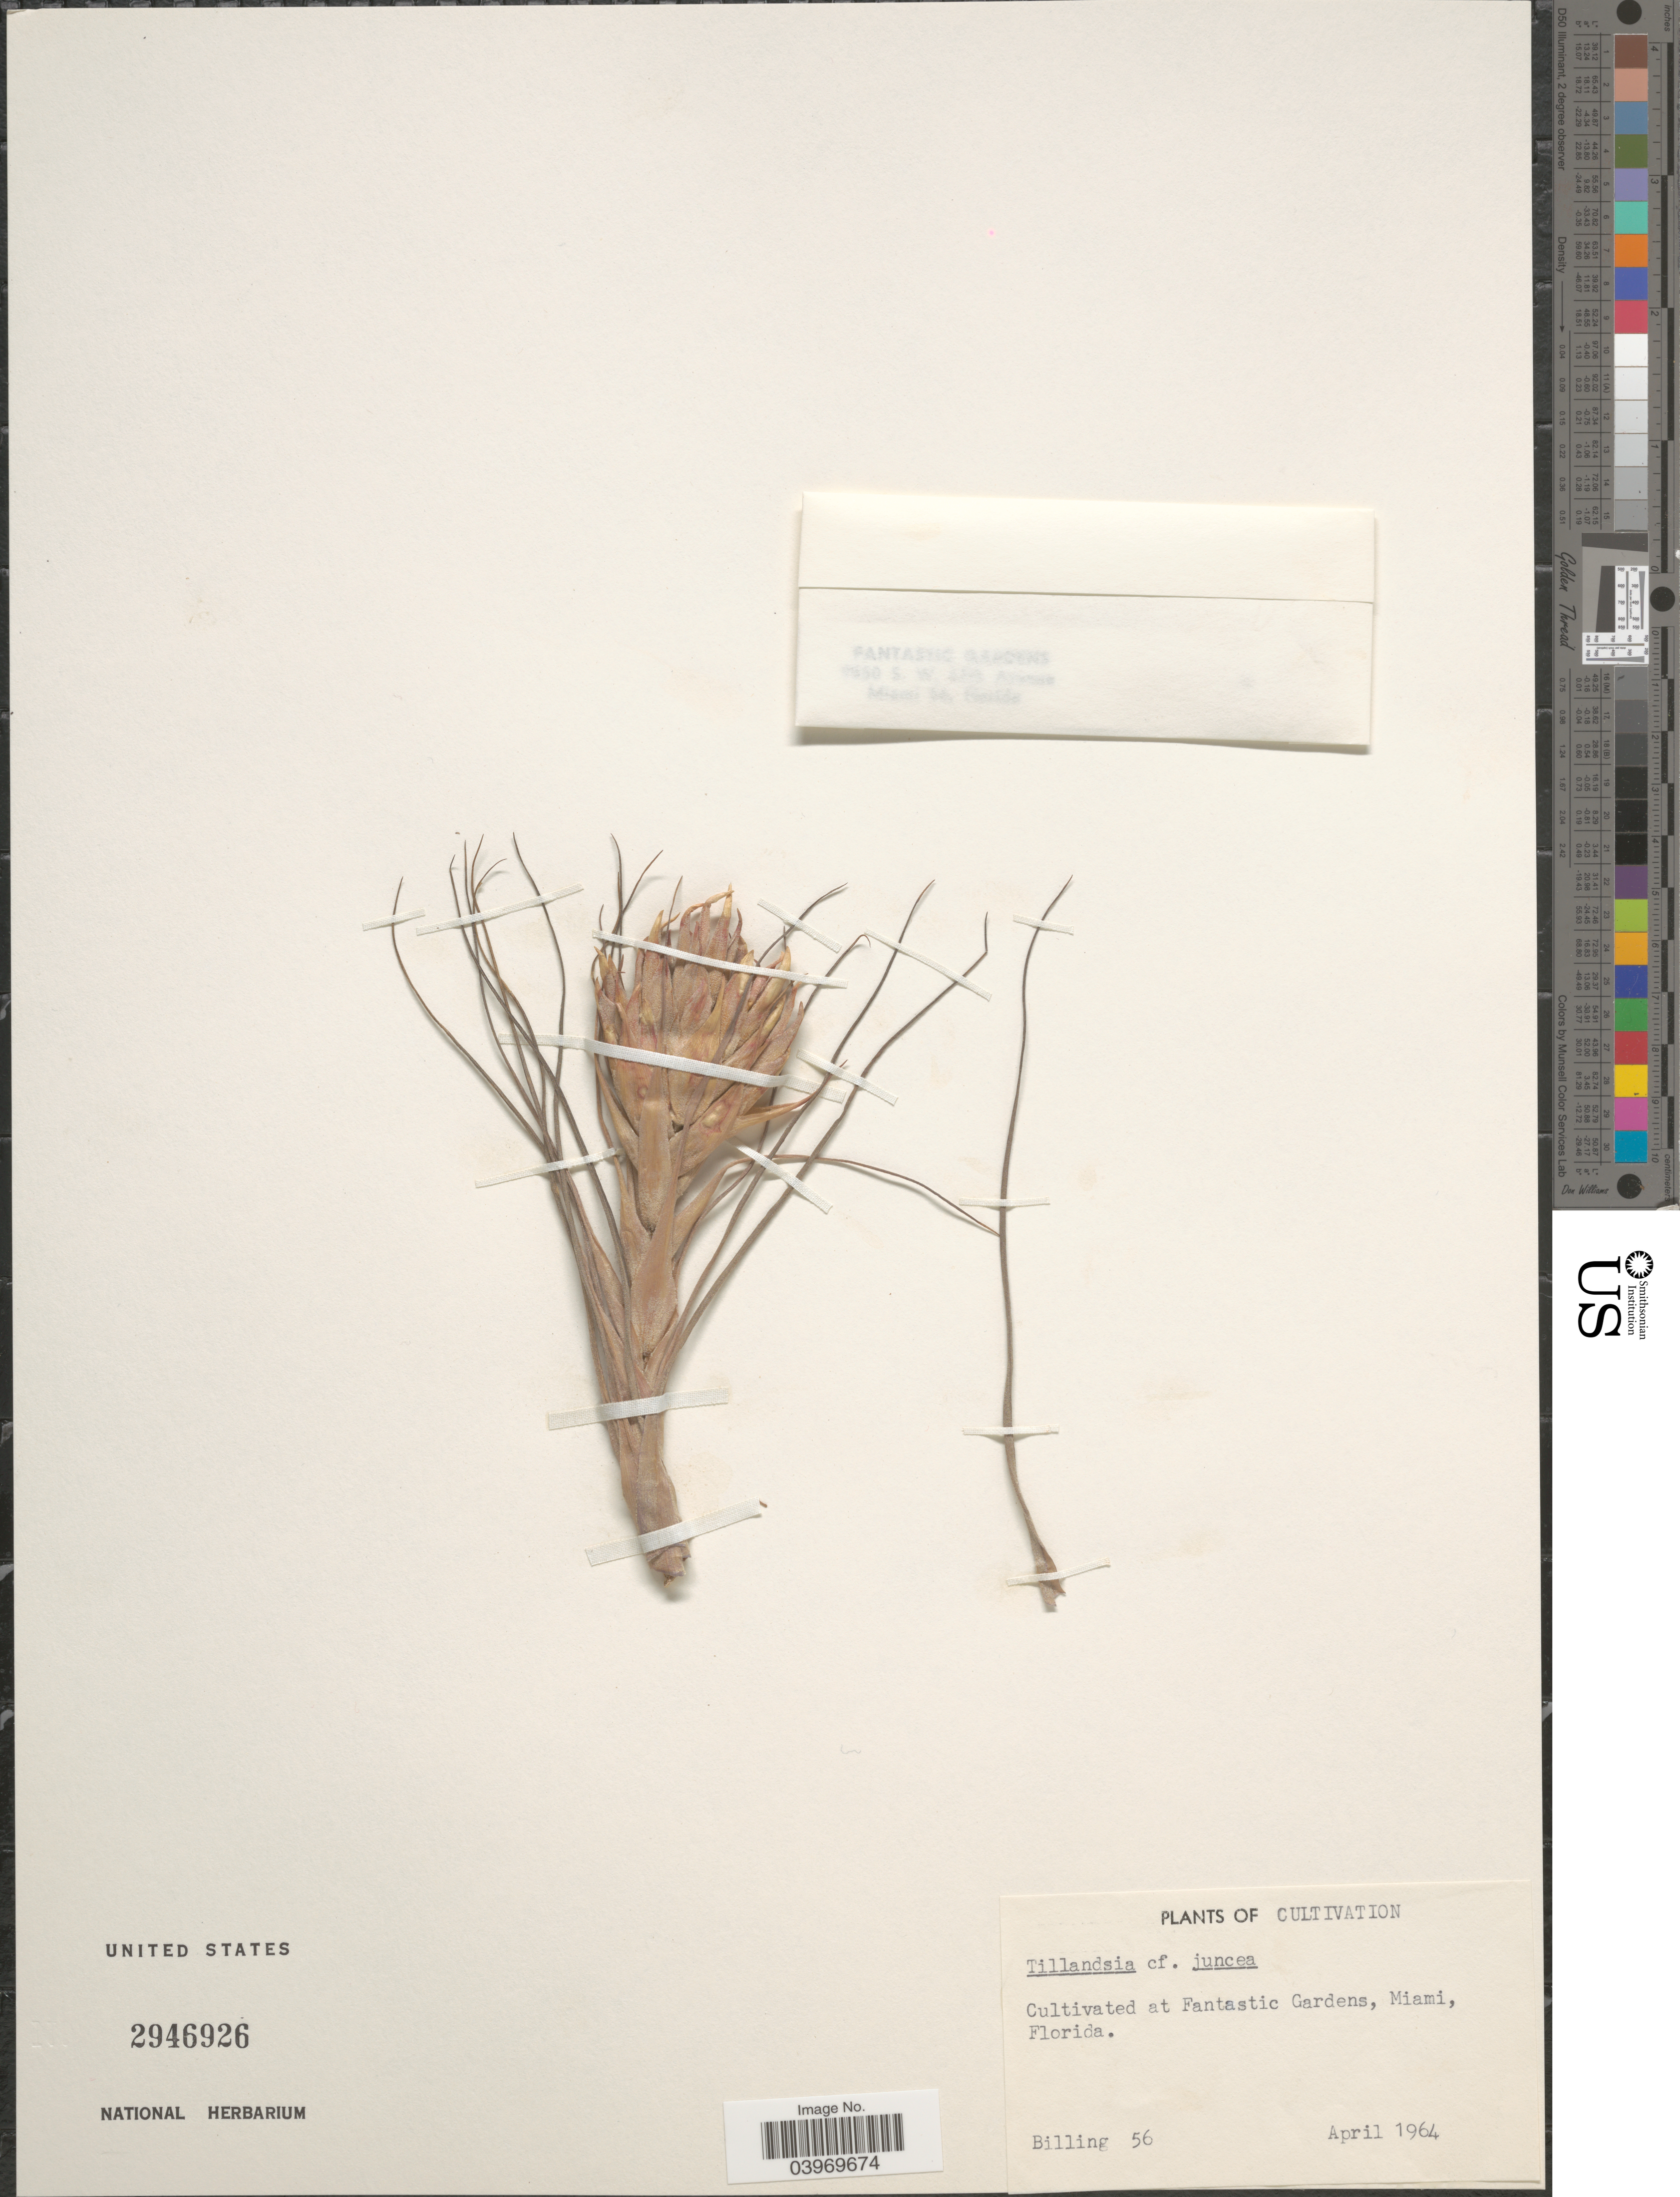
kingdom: Plantae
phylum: Tracheophyta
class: Liliopsida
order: Poales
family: Bromeliaceae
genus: Tillandsia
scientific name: Tillandsia juncea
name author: (Ruiz & Pav.) Poir.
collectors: Billing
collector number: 56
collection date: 1964-04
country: United States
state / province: Florida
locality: At Fantastic Gardens, Miami.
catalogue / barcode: US 2946926